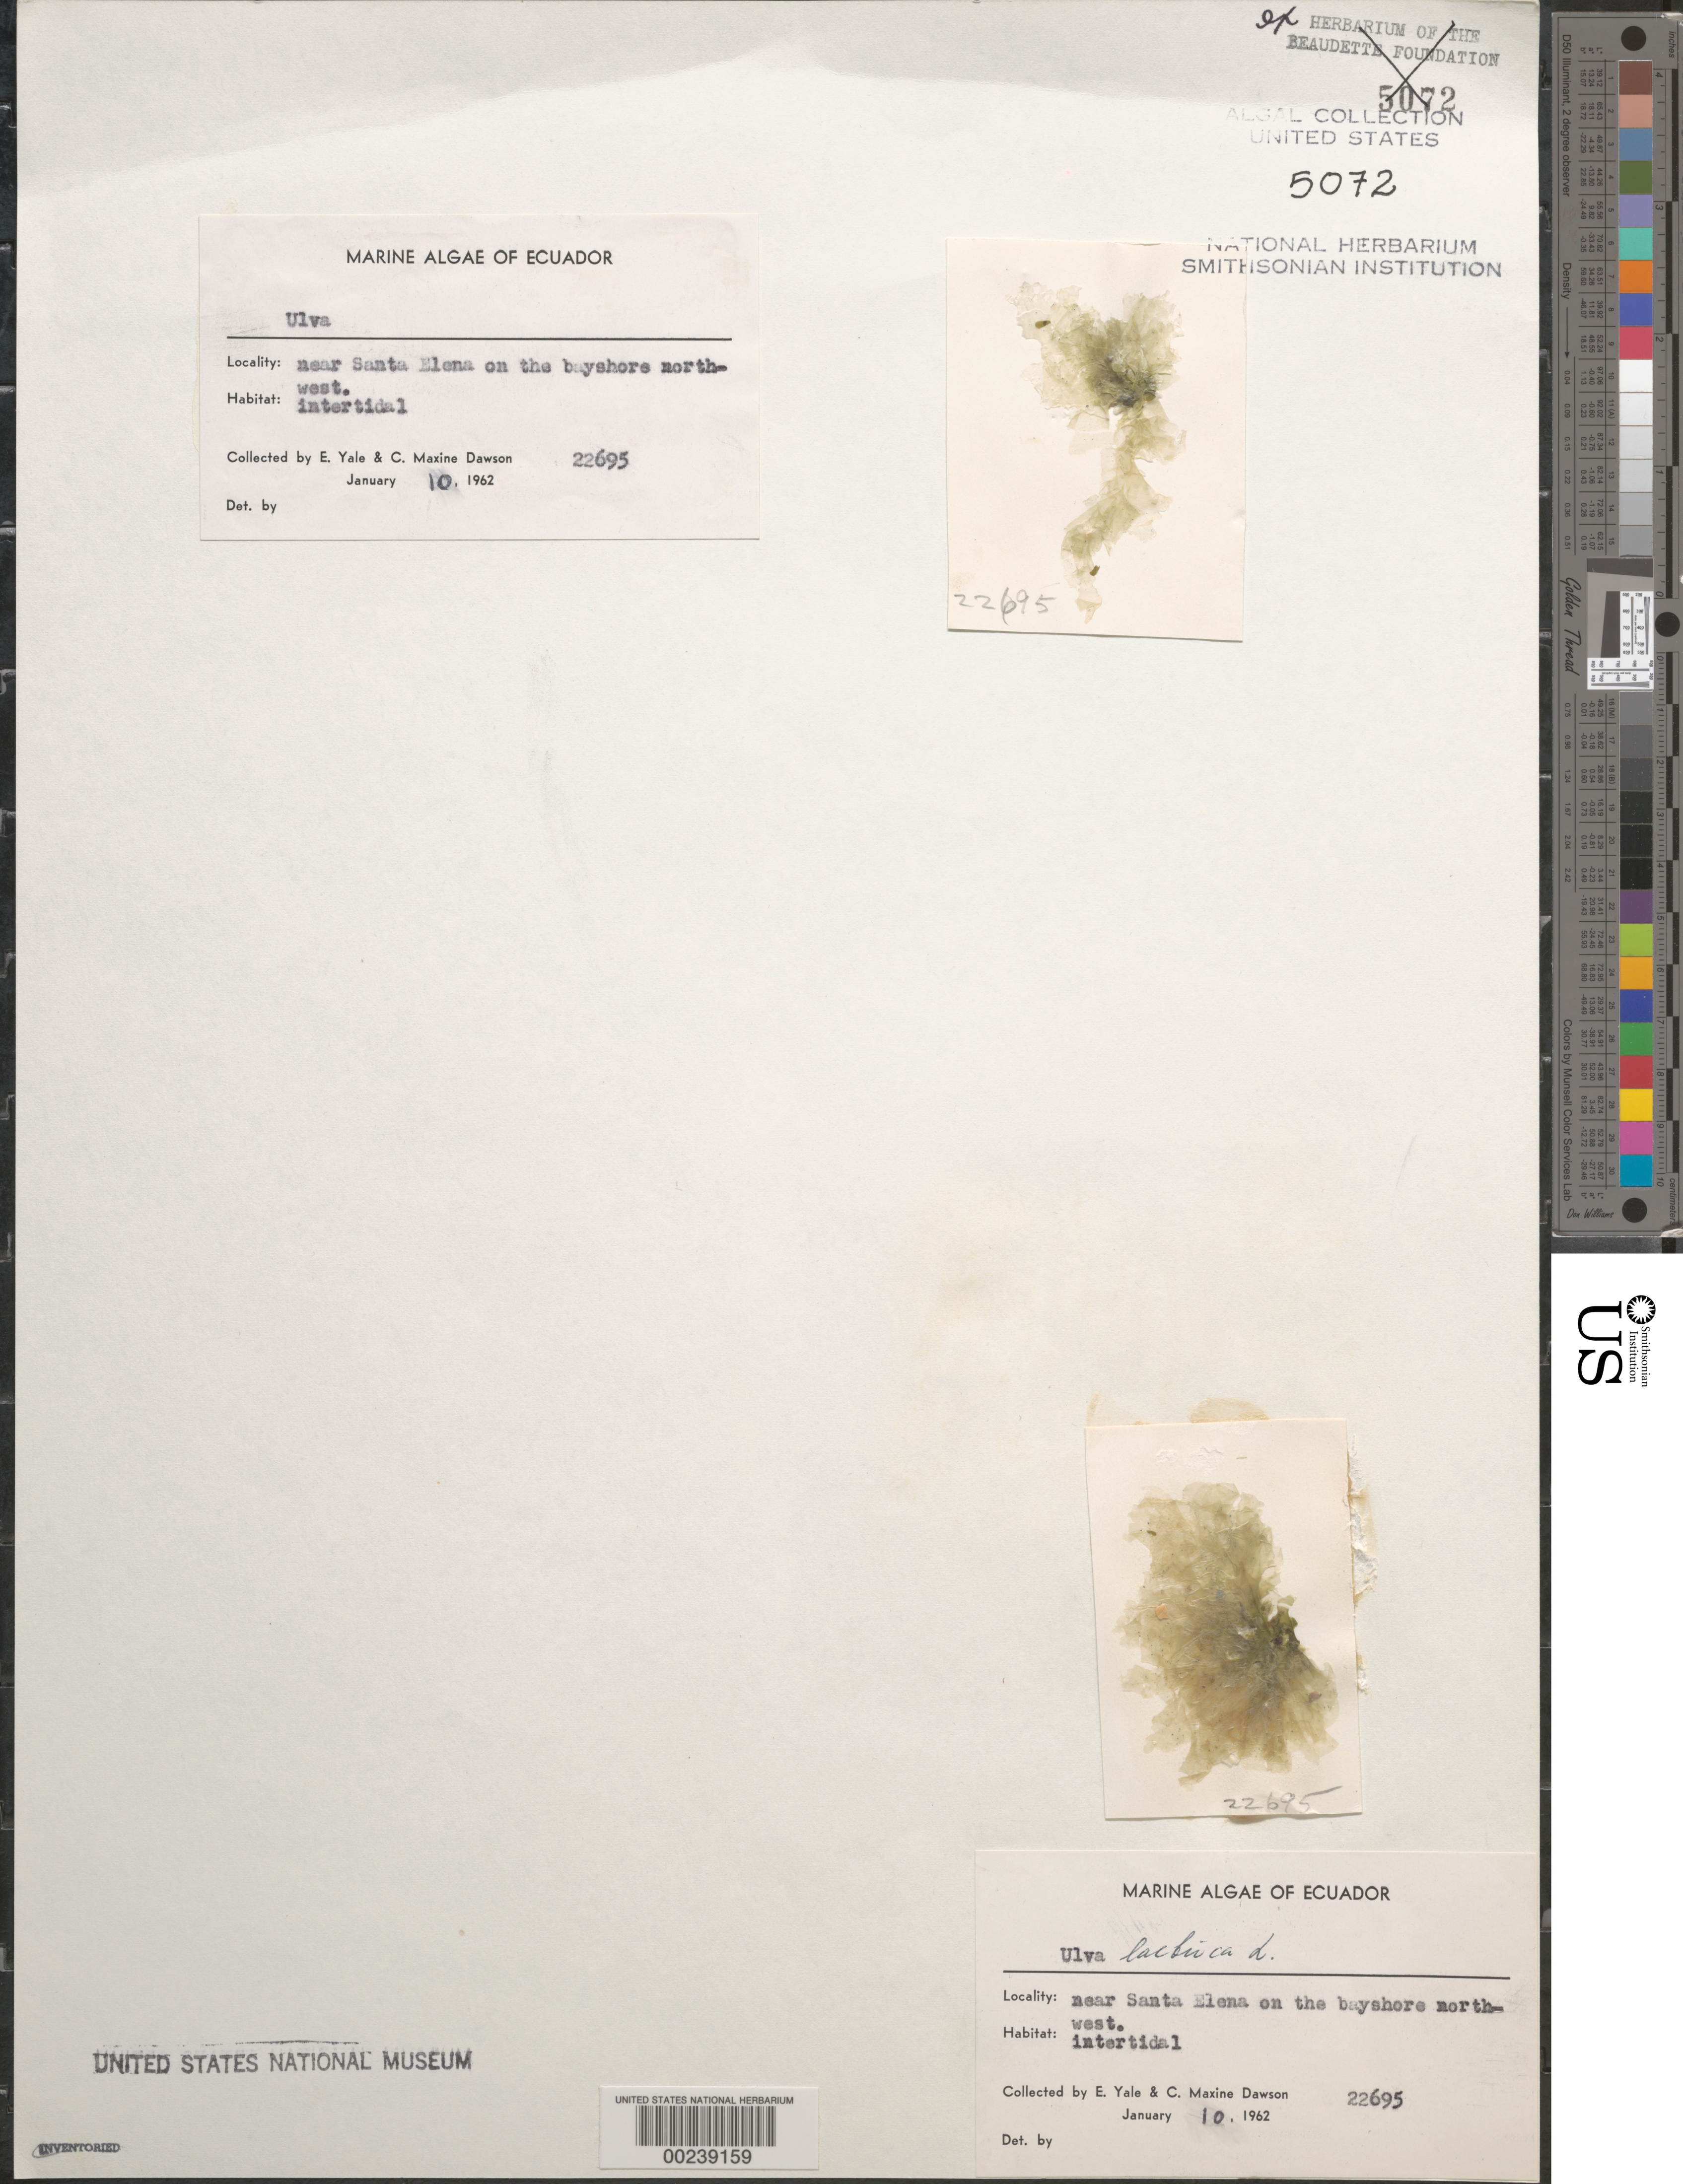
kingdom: Plantae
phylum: Chlorophyta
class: Ulvophyceae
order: Ulvales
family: Ulvaceae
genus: Ulva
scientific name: Ulva lactuca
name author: L.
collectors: E. Y. Dawson & C. M. Dawson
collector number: EYD 22695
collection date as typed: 10 Jan 1962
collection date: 1962-01-10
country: Ecuador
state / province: Guayas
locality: Near Santa Elena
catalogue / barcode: US 5072